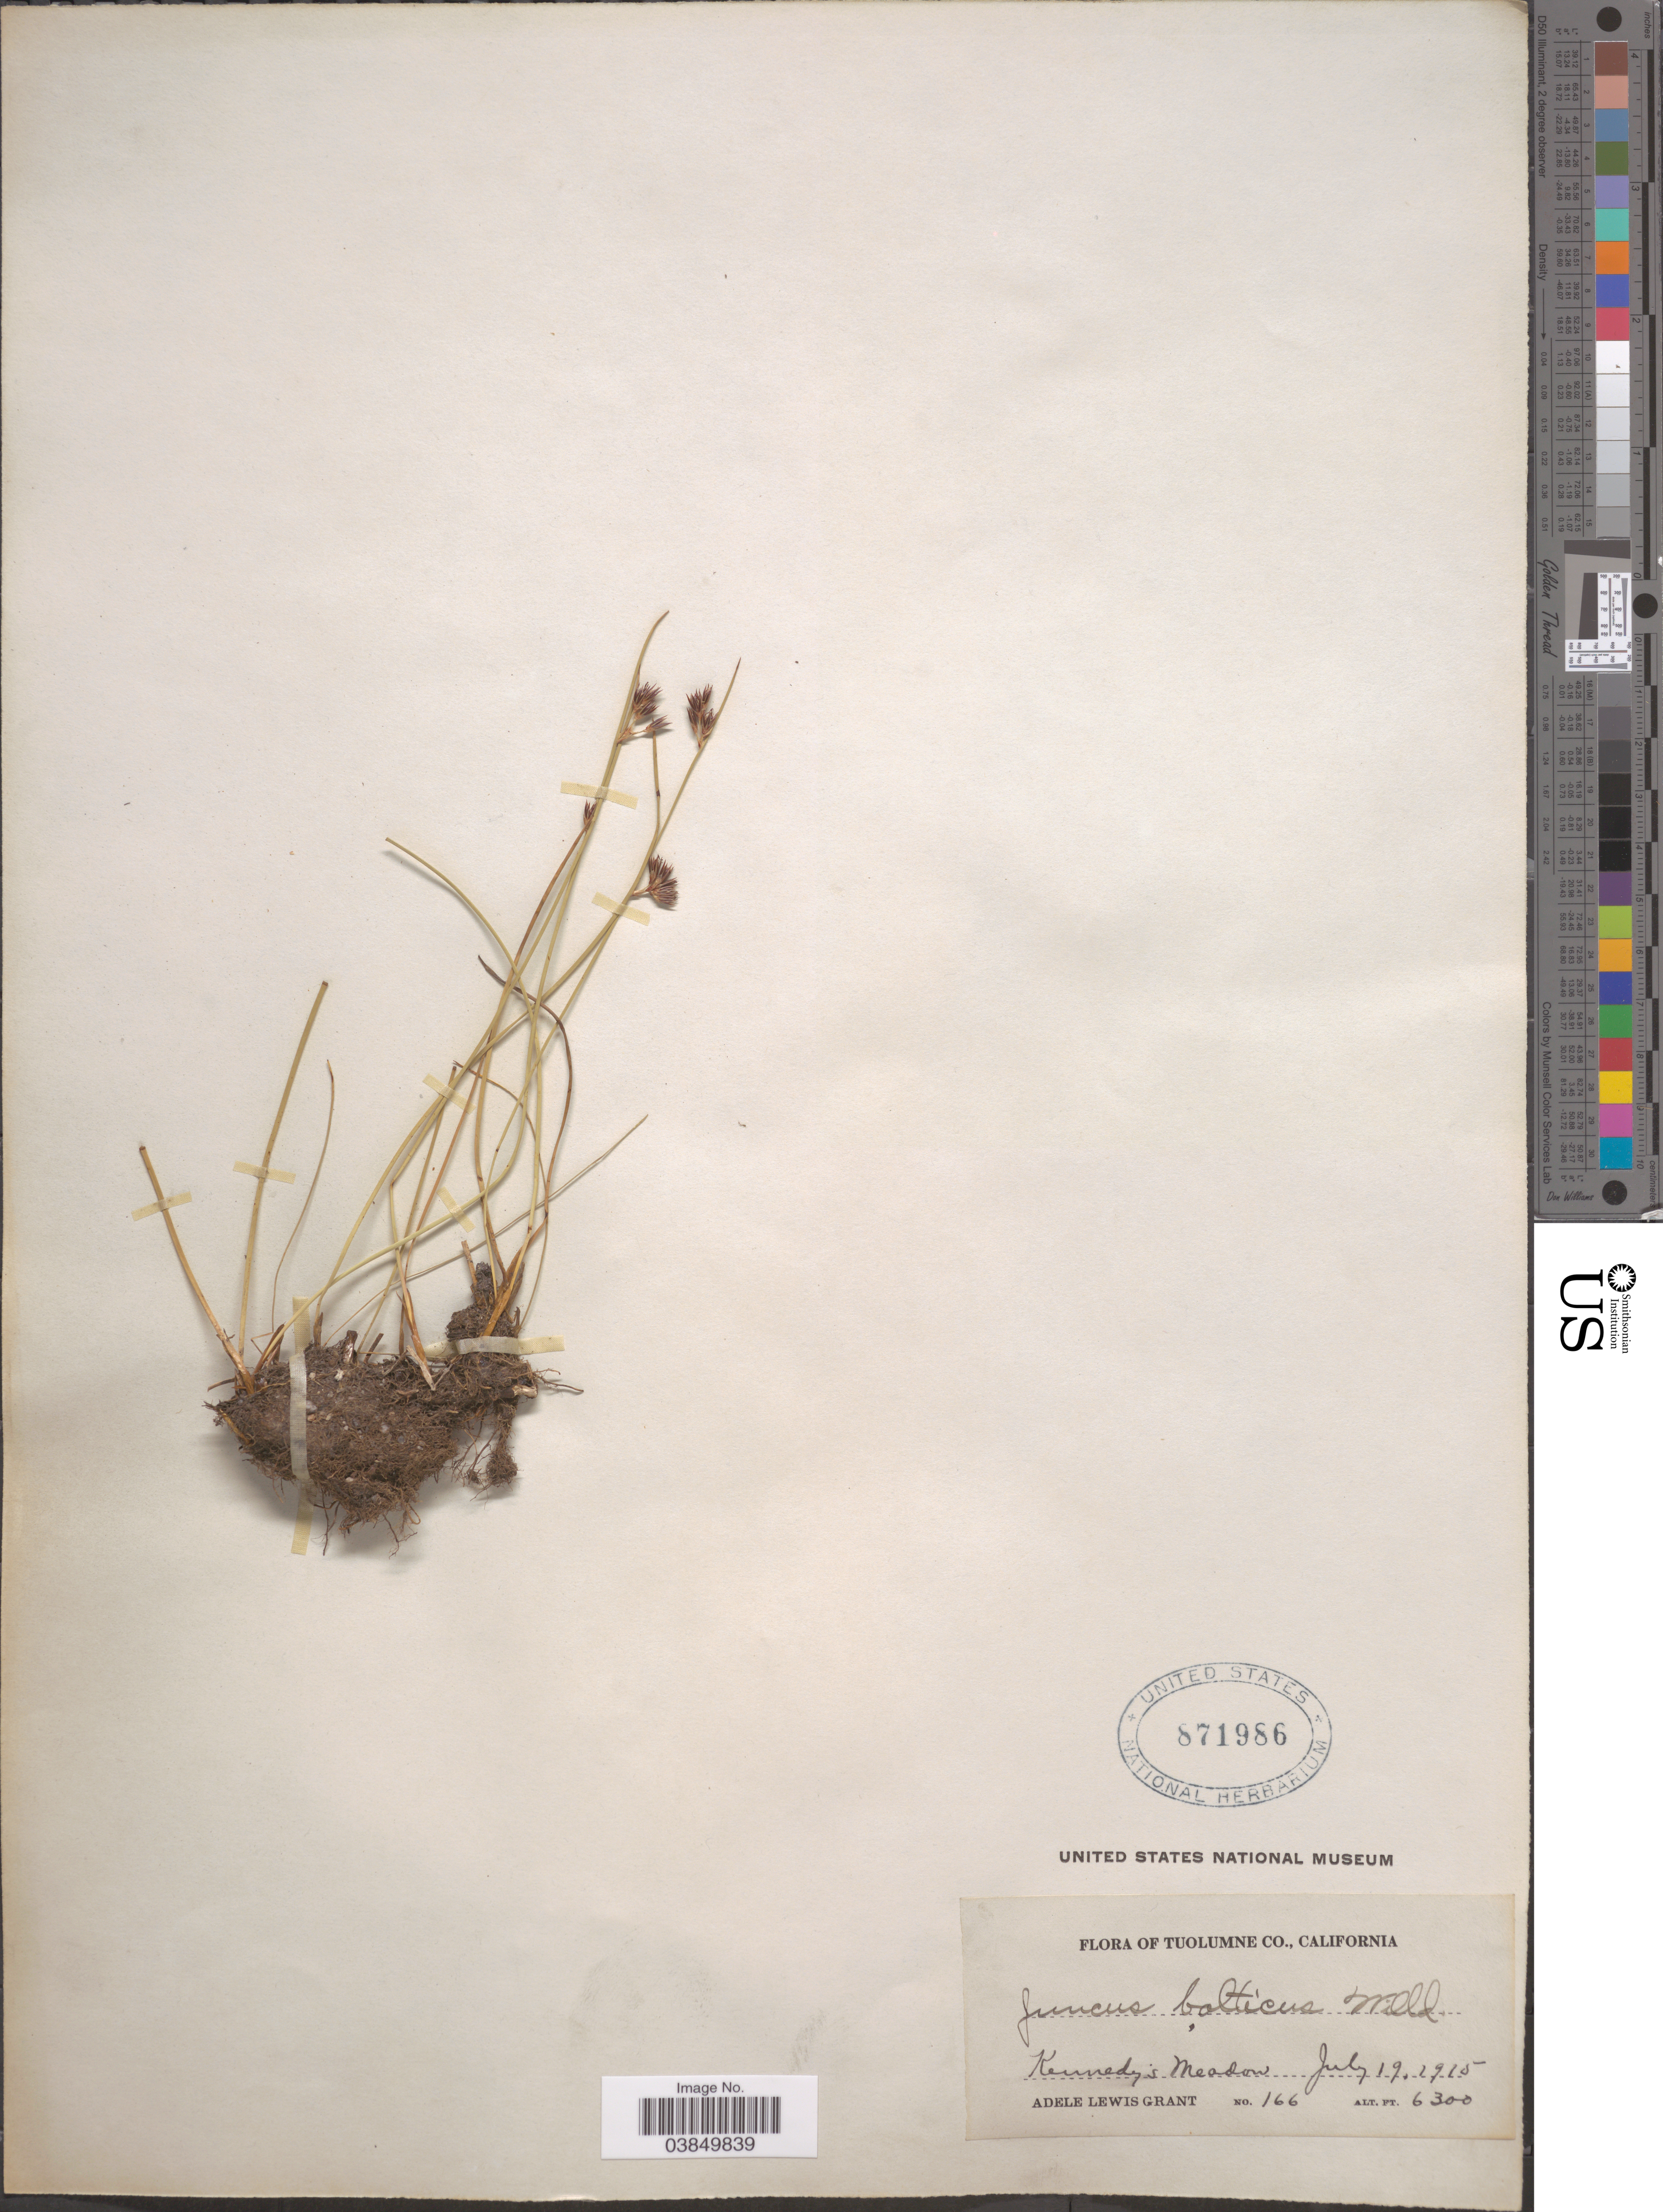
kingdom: Plantae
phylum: Tracheophyta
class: Liliopsida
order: Poales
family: Juncaceae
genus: Juncus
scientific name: Juncus balticus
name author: Willd.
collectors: A. L. Grant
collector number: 166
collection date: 1915-07-19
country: United States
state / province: California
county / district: Tuolumne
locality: Tuolumne Co., Kennedy's Meadow.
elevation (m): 1920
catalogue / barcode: US 871986